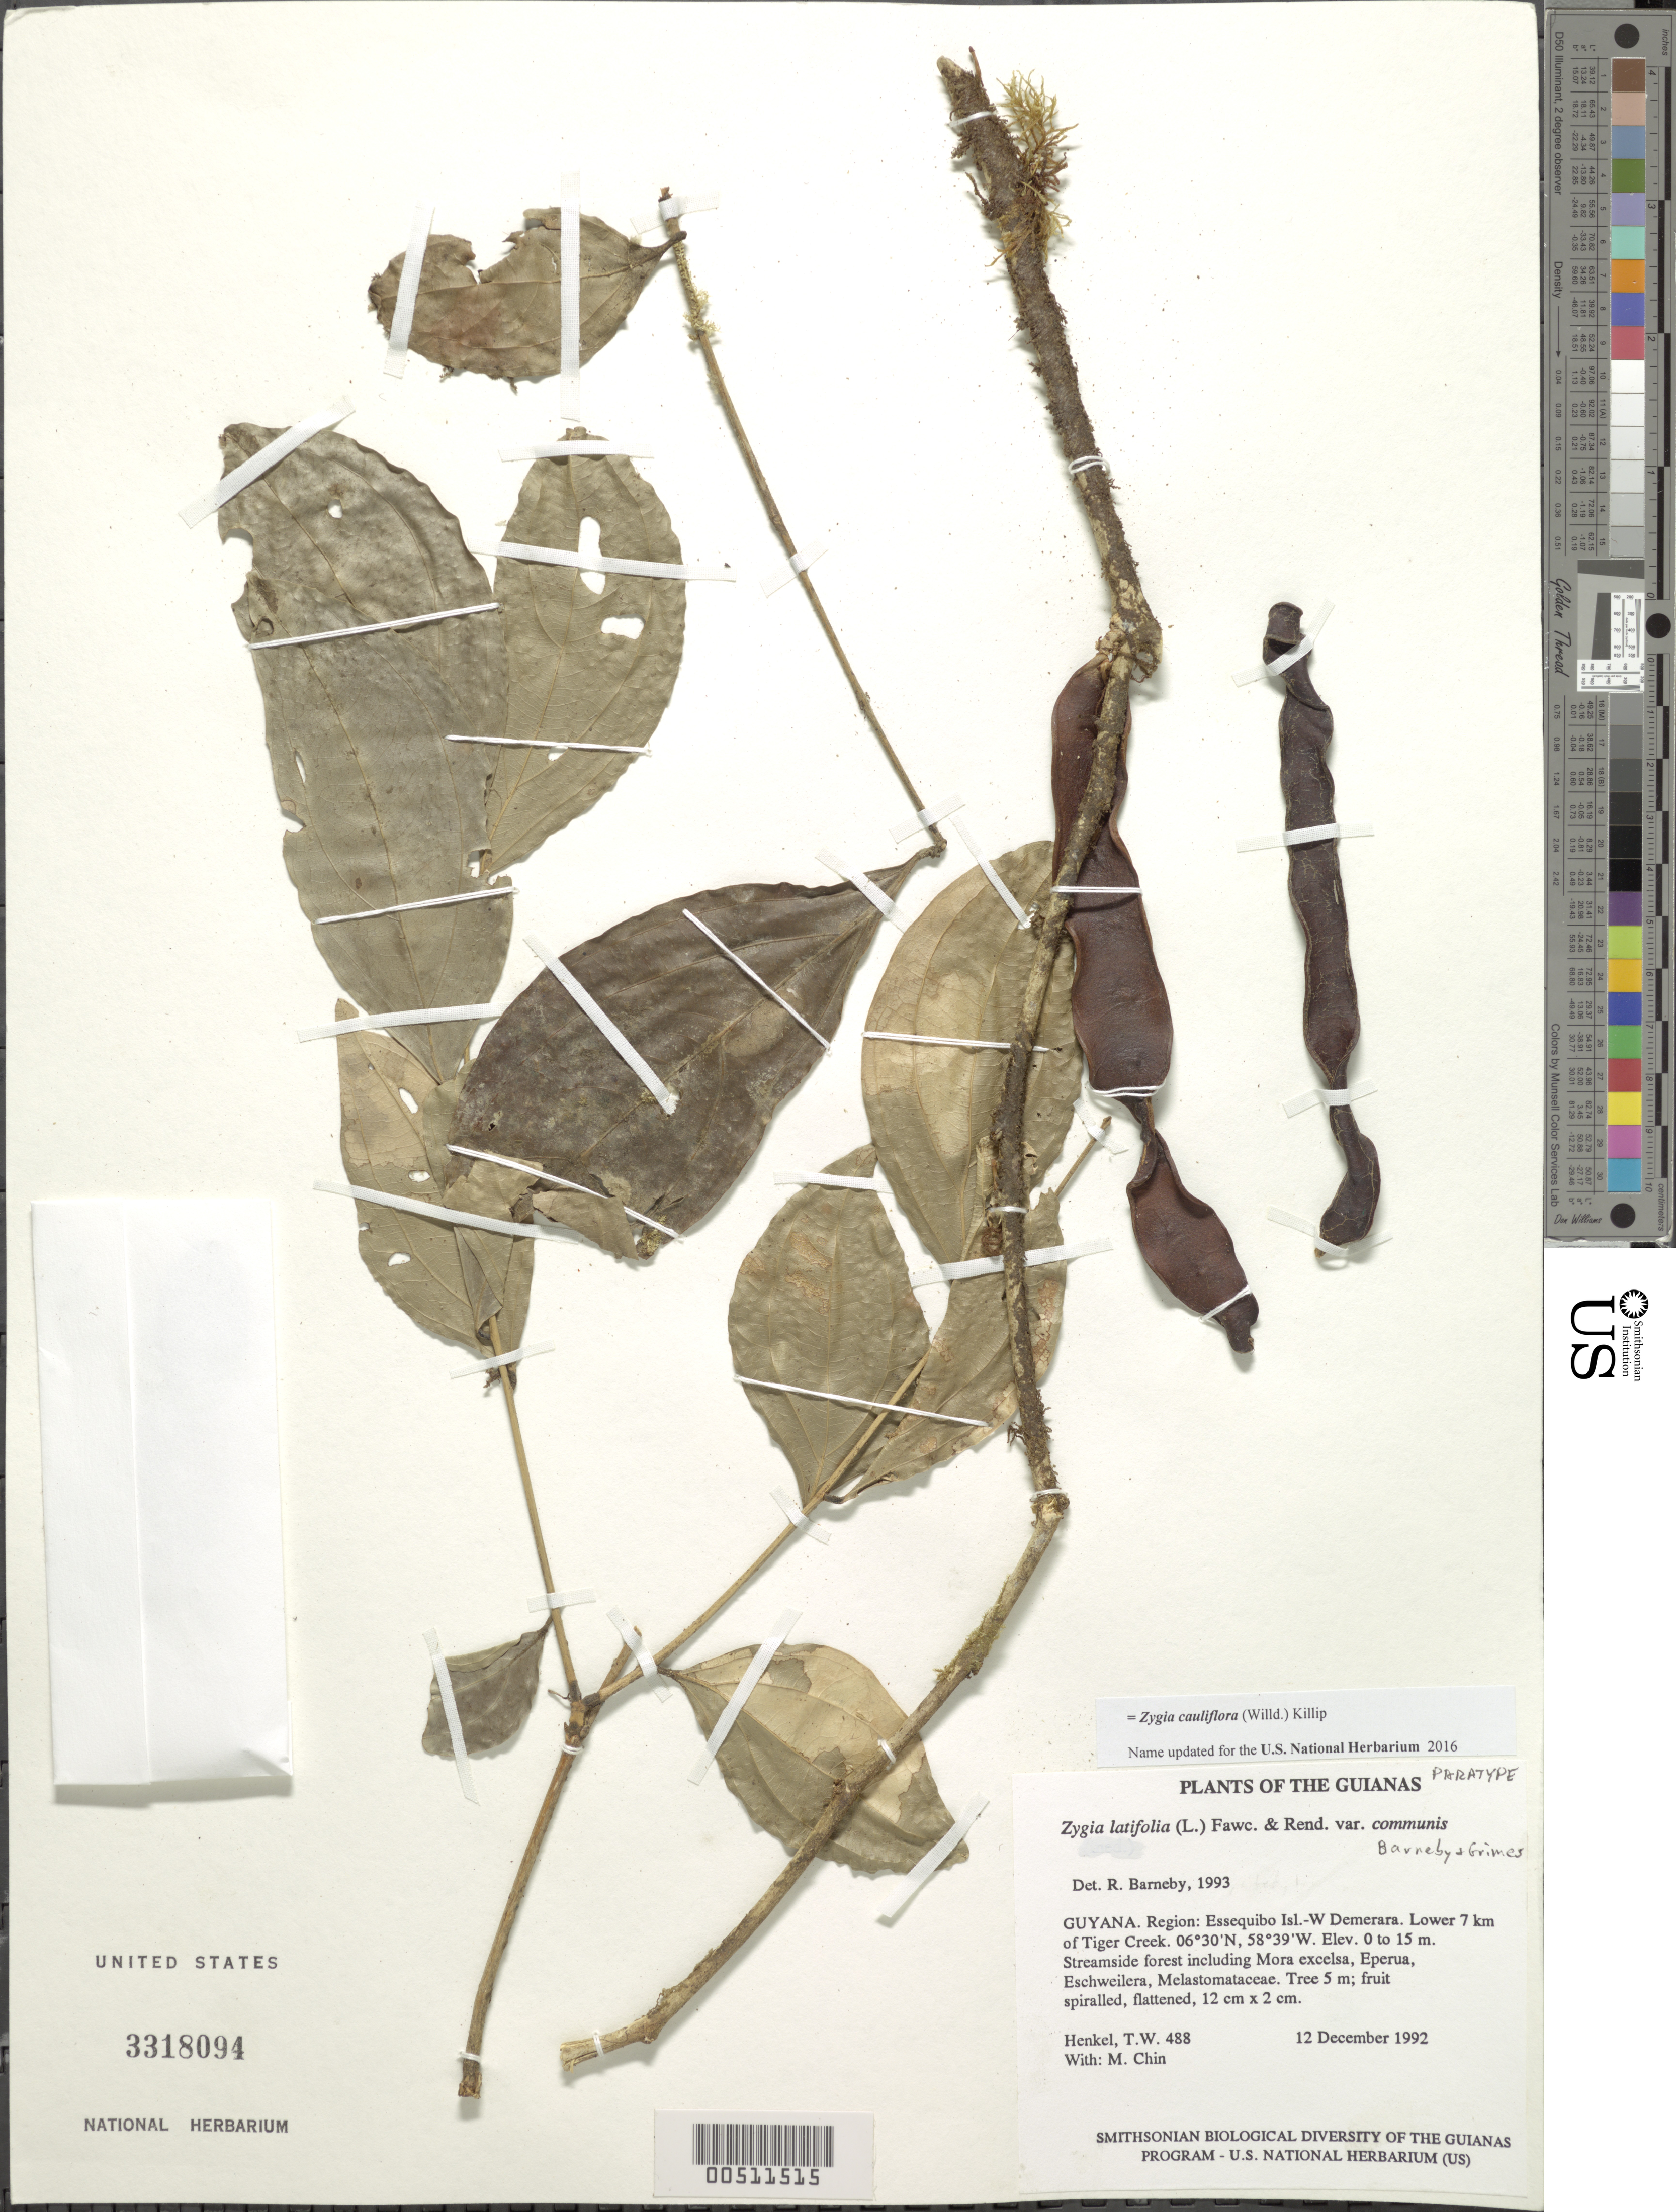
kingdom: Plantae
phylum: Tracheophyta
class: Magnoliopsida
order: Fabales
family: Fabaceae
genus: Zygia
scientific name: Zygia cauliflora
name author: (Willd.) Killip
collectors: T. Henkel & M. Chin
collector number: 488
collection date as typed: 12 December 1992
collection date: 1992-12-12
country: Guyana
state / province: Essequibo Isl-W. Demerara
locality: Lower 7 km of Tiger Creek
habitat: Streamside forest including Mora excelsa, Eperua, Eschweilera, Melastomataceae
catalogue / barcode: US 3318094